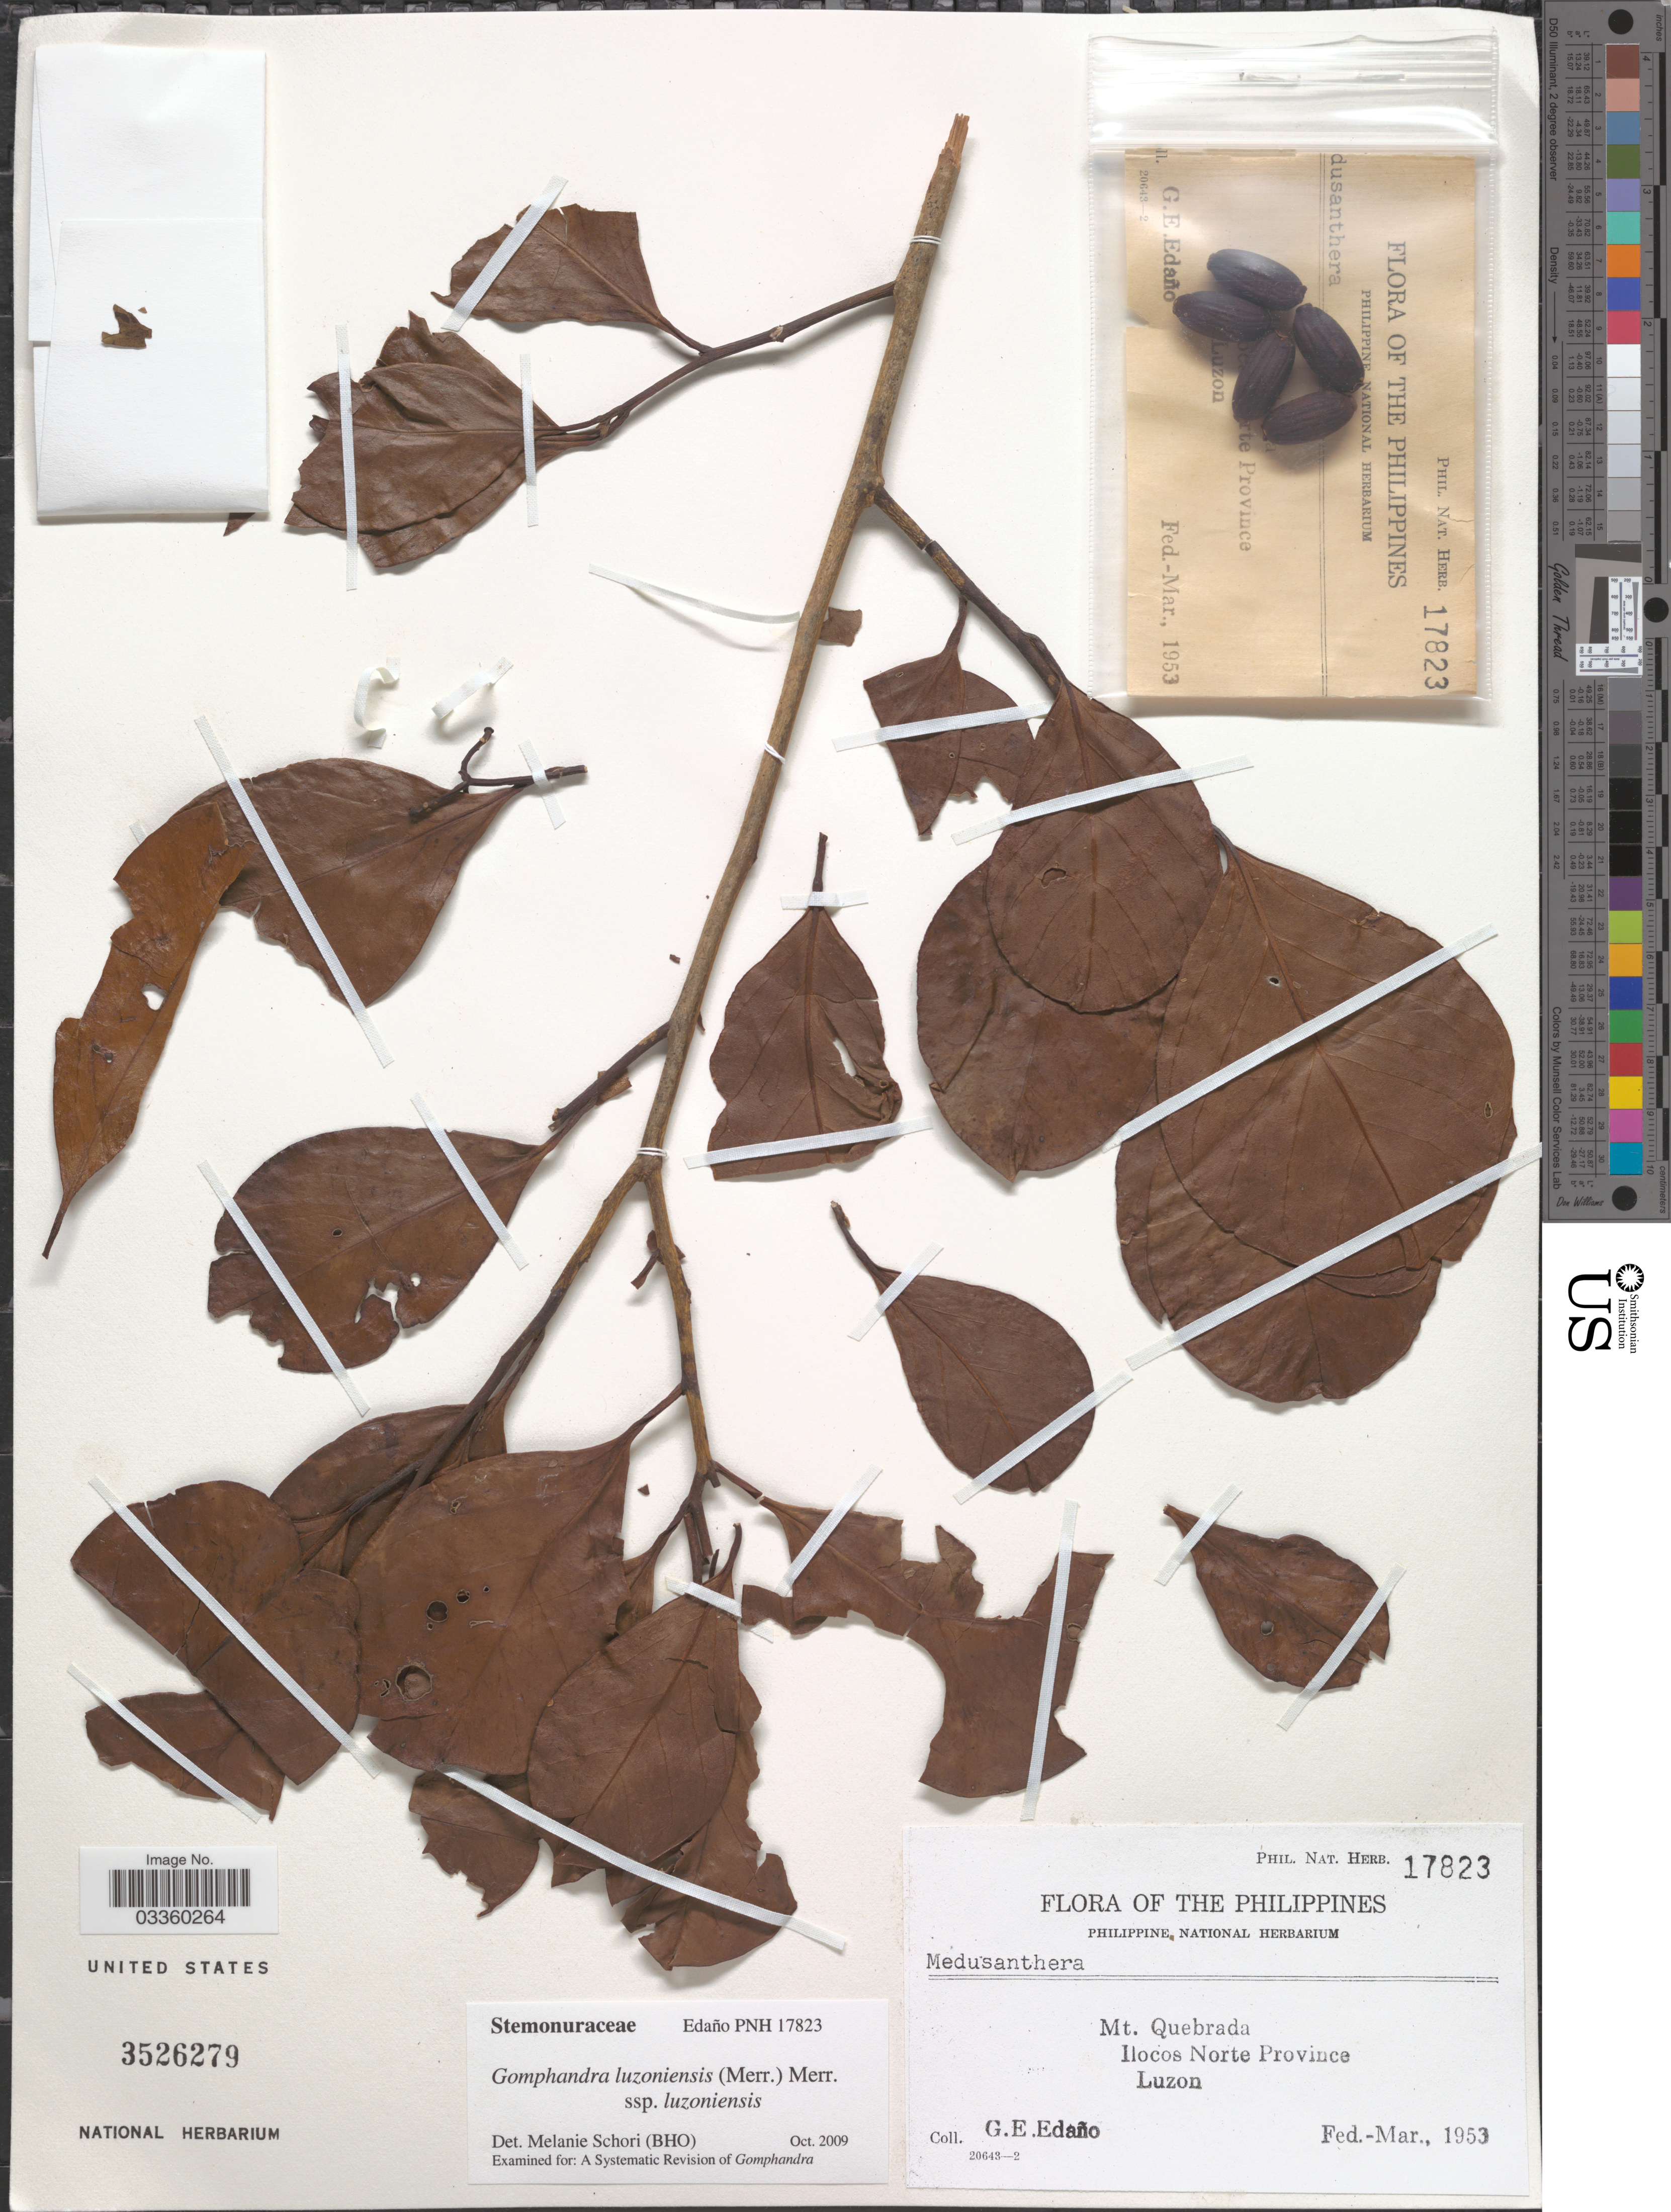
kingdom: Plantae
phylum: Tracheophyta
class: Magnoliopsida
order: Cardiopteridales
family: Stemonuraceae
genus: Gomphandra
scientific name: Gomphandra luzoniensis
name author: (Merr.) Merr.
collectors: G. E. Edaño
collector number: Phil. Nat. Herb. 17823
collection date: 1953-02/1953-03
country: Philippines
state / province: Ilocos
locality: Mt. Quebrada. Ilocos Norte Province. Luzon.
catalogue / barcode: US 3526279